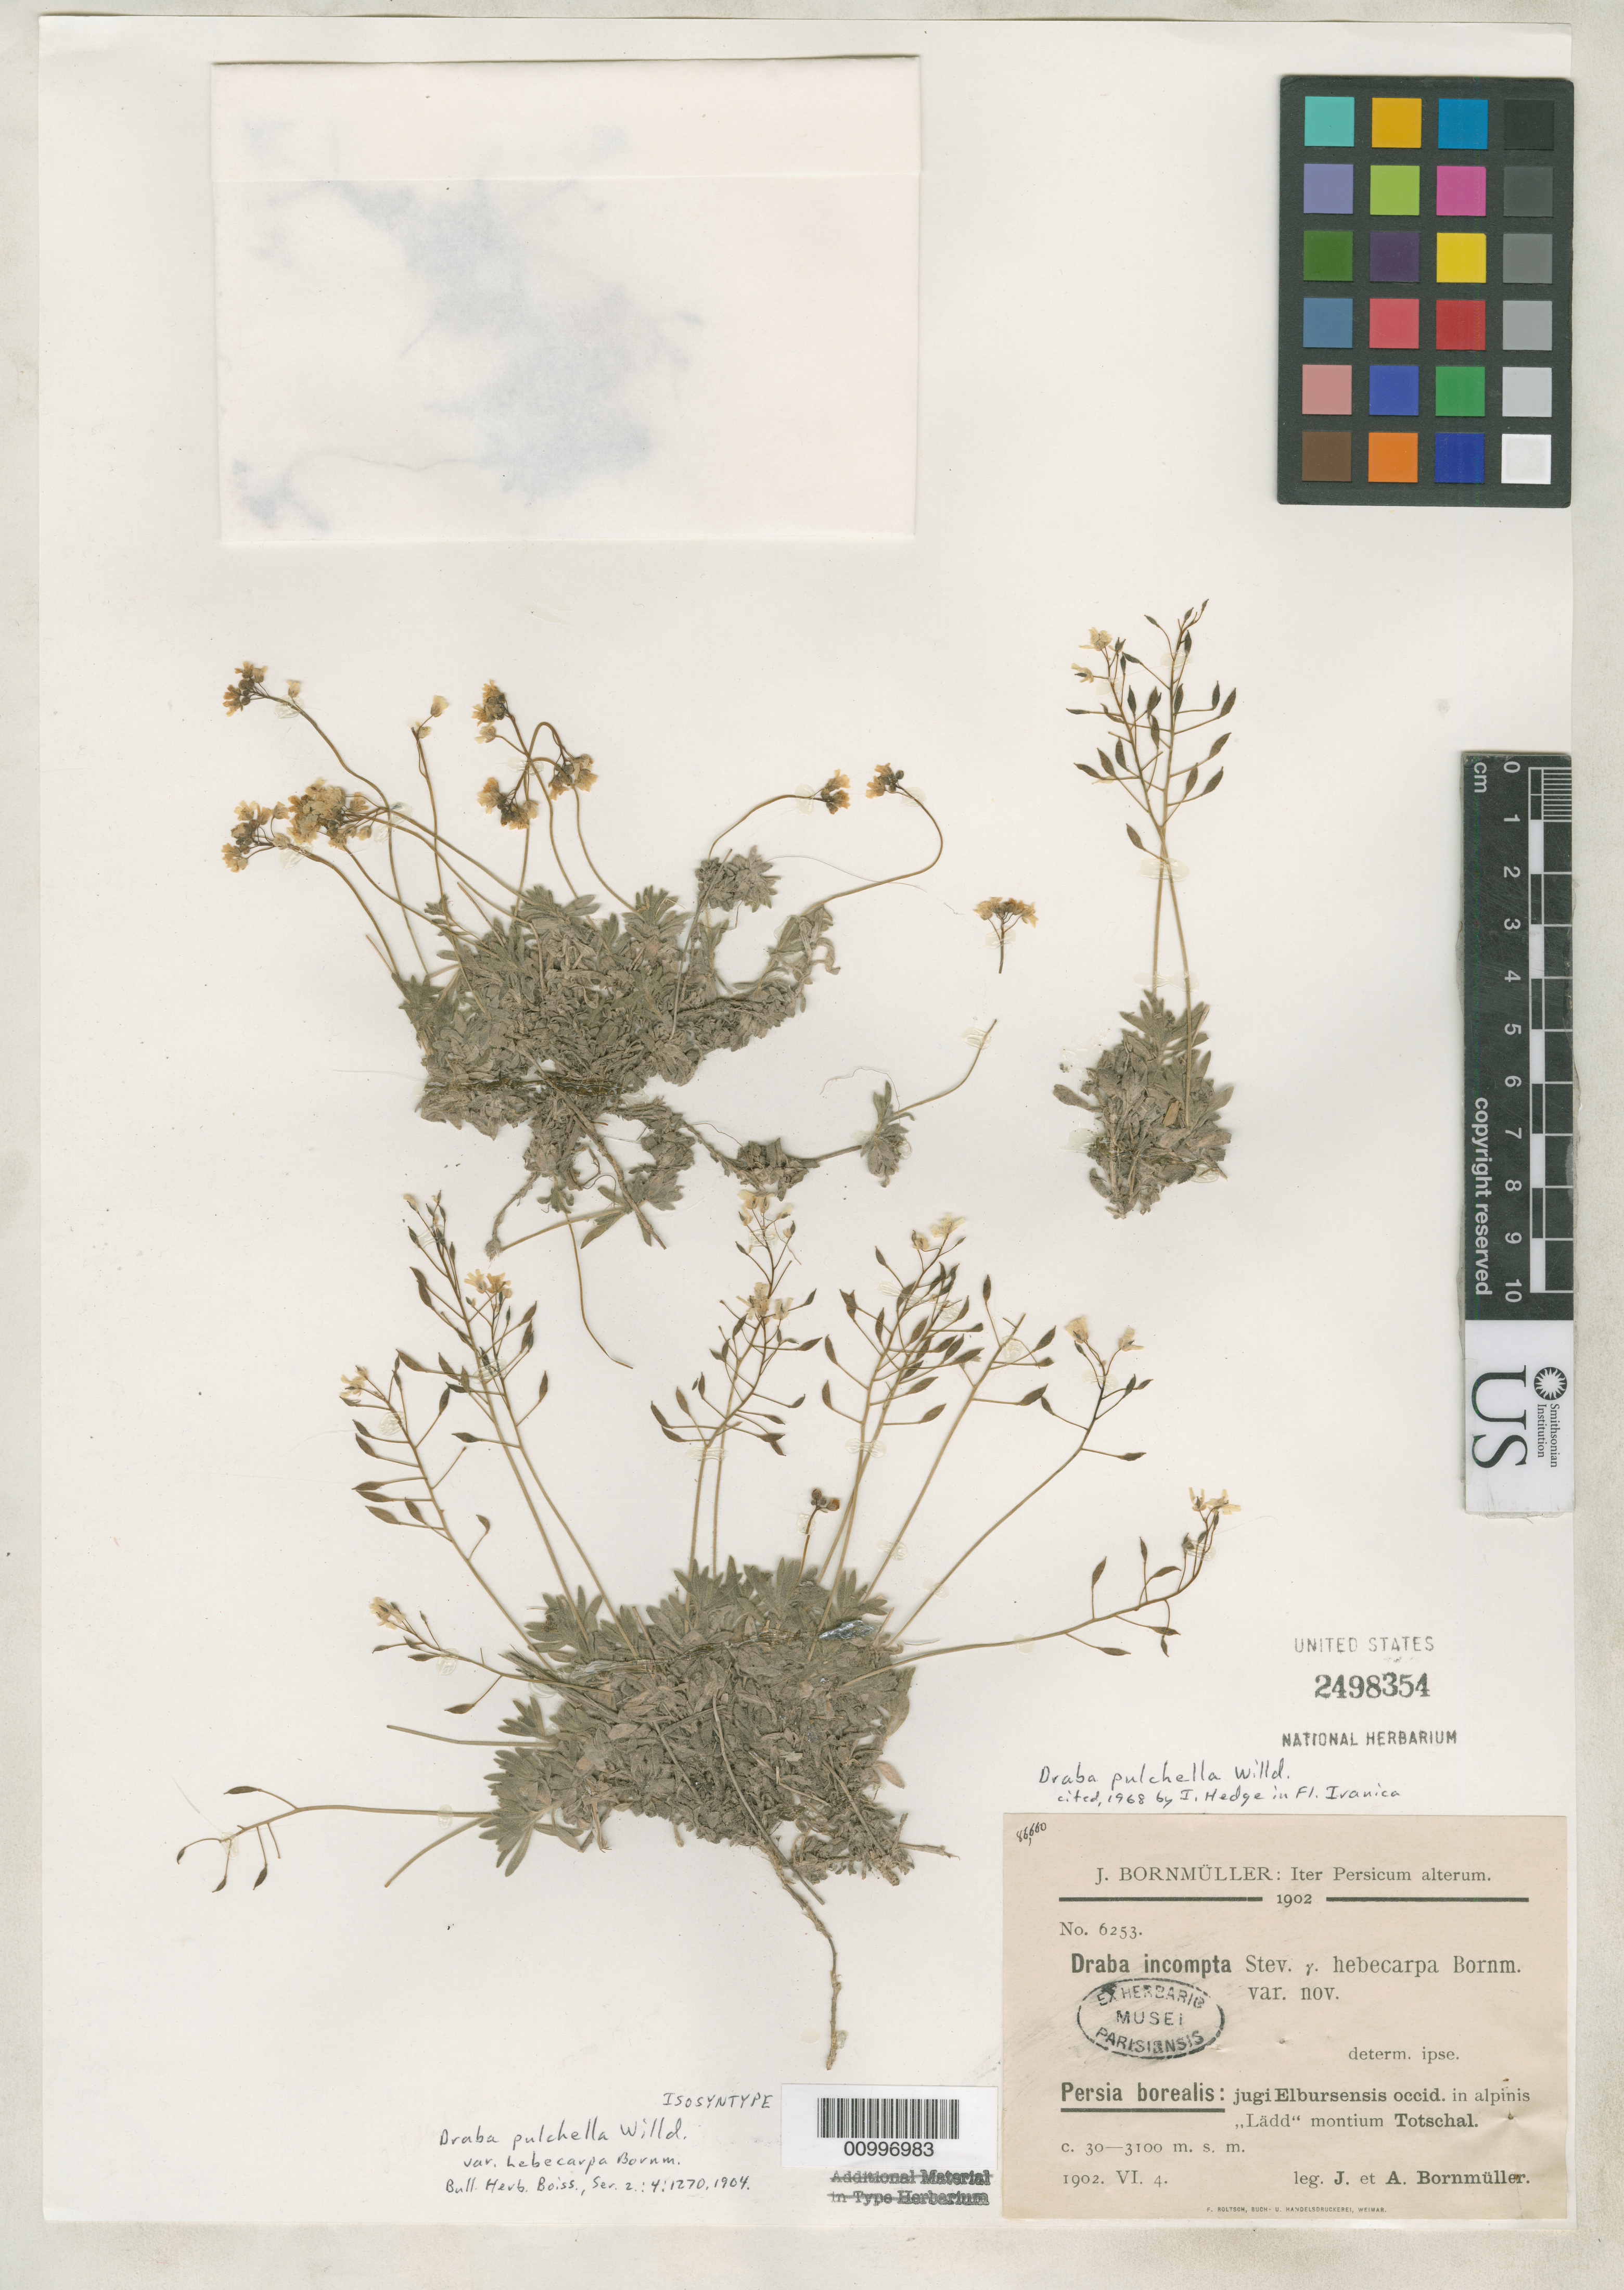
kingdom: Plantae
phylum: Tracheophyta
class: Magnoliopsida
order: Brassicales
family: Brassicaceae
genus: Draba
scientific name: Draba pulchella var. hebecarpa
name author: Bornm.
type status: Isosyntype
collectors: J. Bornmüller & A. Bornmüller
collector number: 6253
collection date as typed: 04 Jun 1902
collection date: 1902-06-04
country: Iran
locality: Persia borealis: jugi Elbursensis occid. in alpinis "Lädd" montium Totschal.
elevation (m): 30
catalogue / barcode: US 2498354